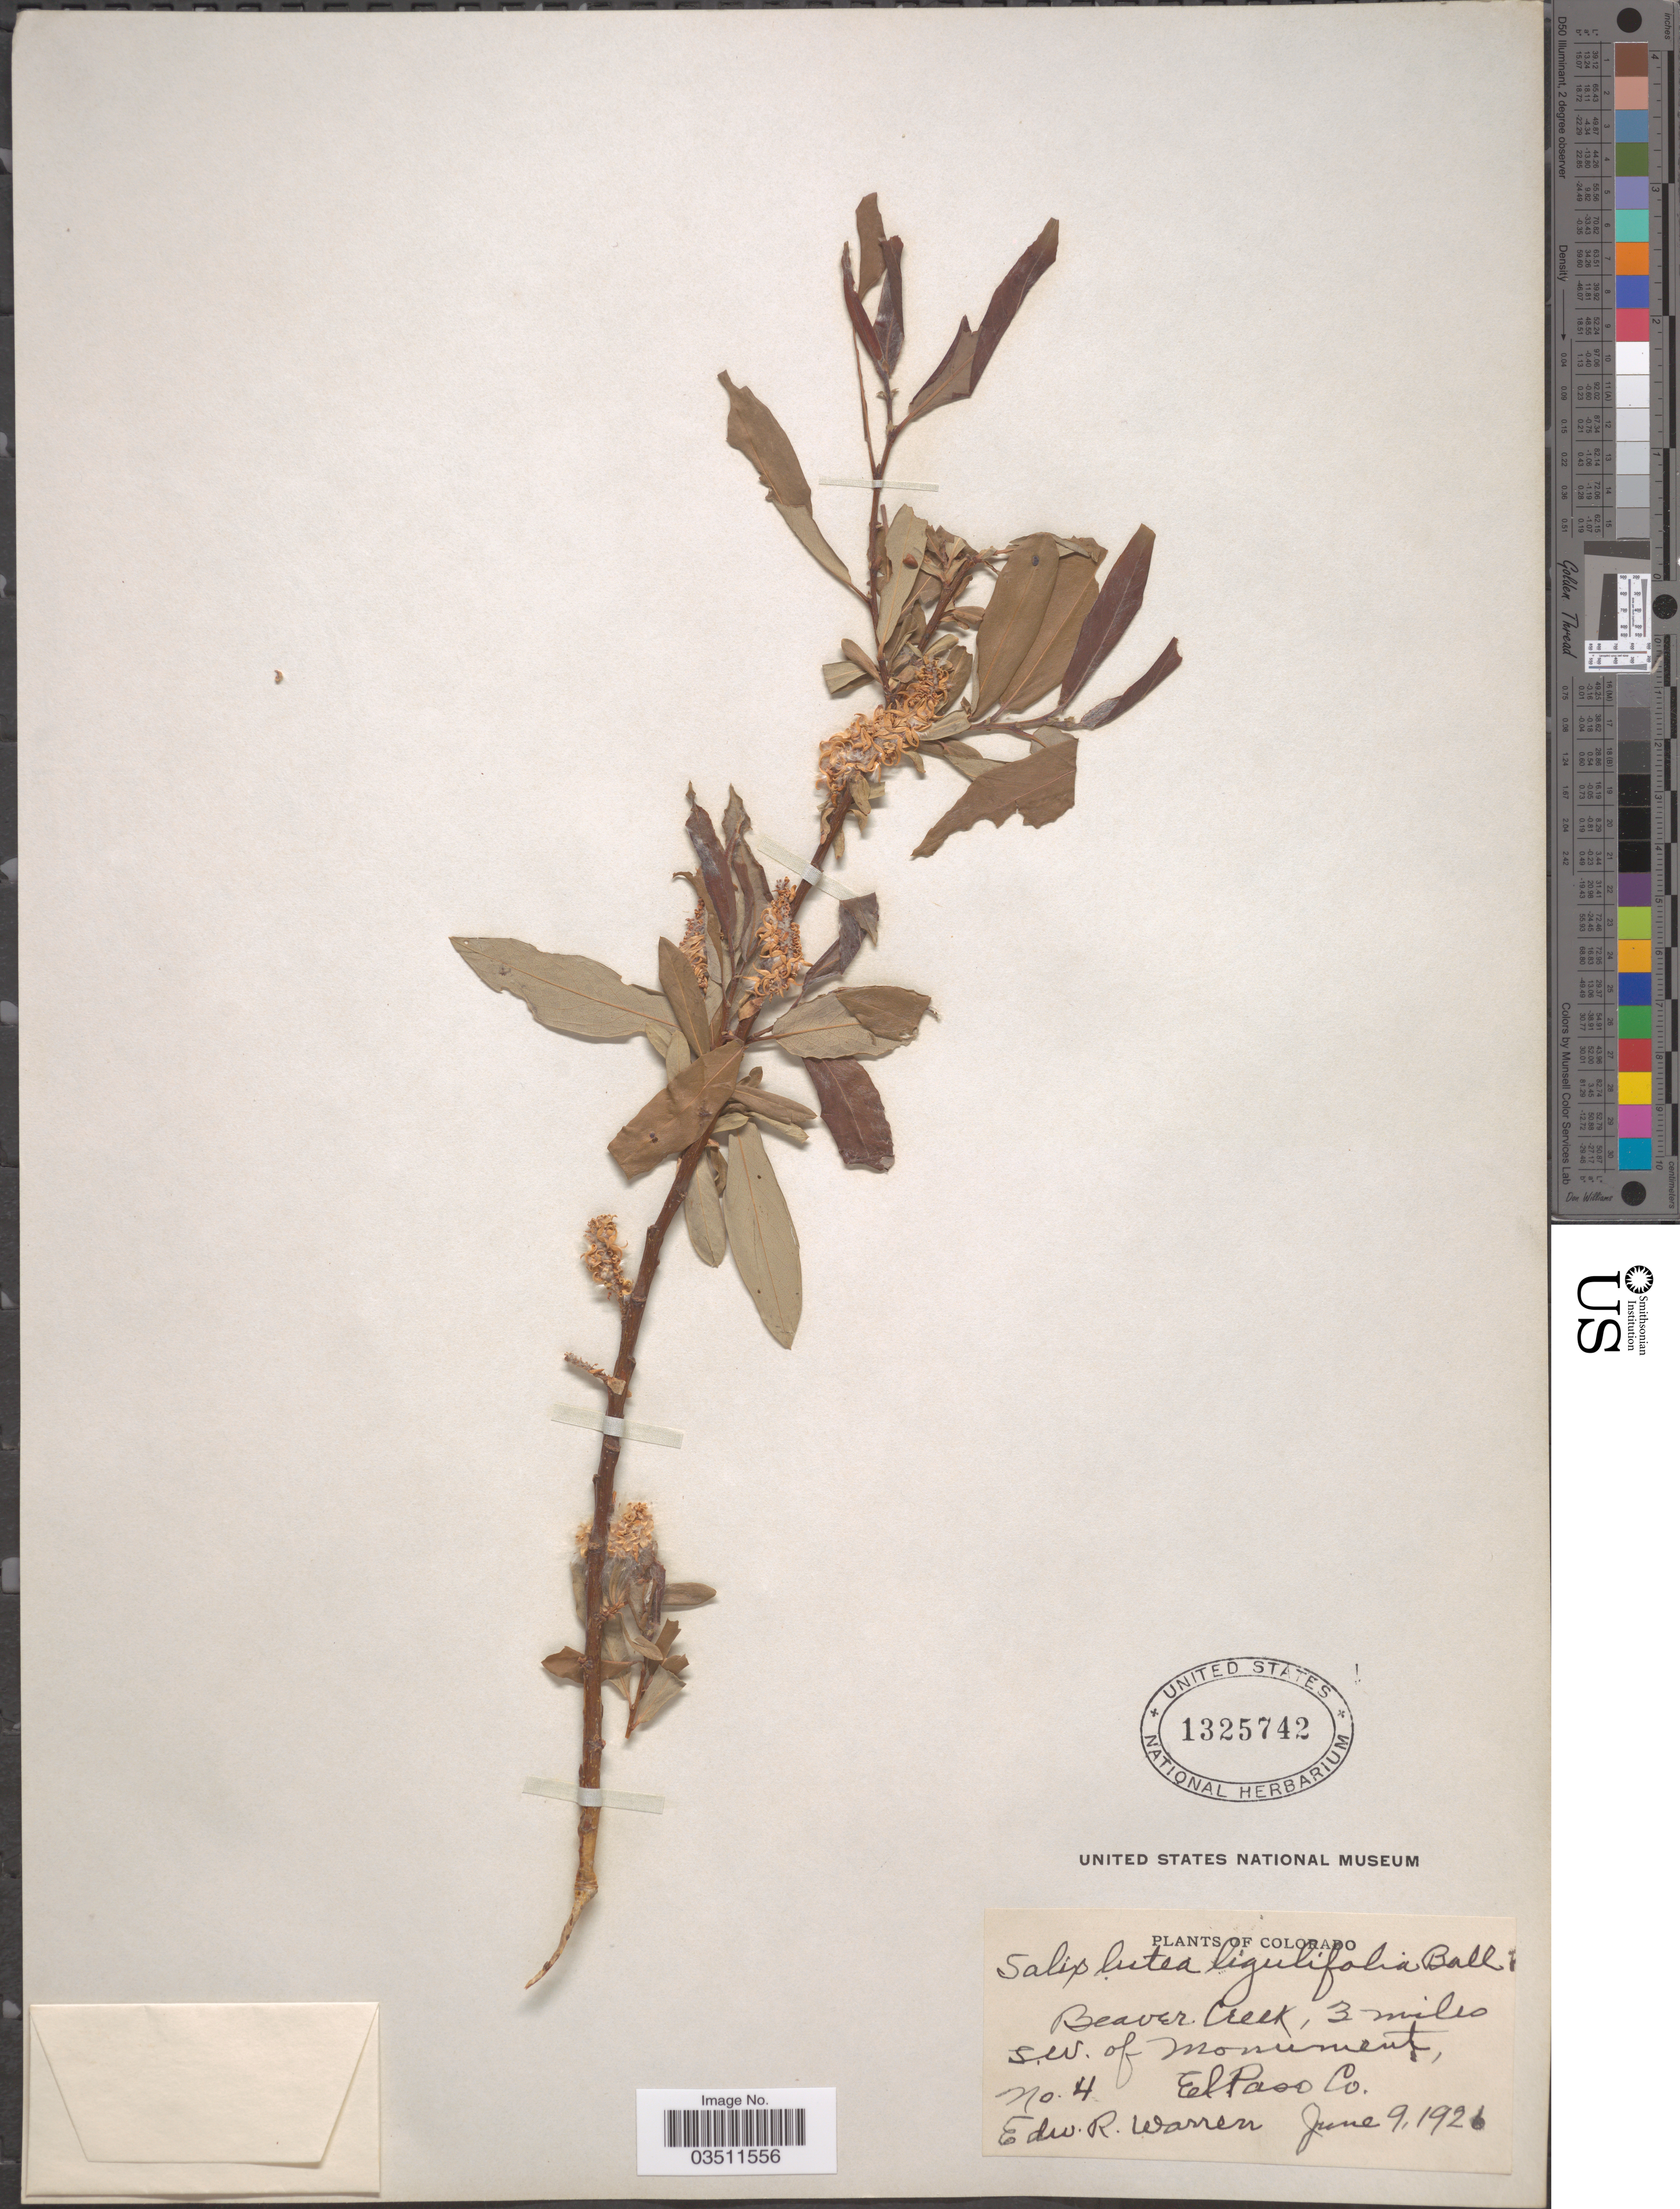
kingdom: Plantae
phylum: Tracheophyta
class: Magnoliopsida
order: Malpighiales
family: Salicaceae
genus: Salix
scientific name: Salix ligulifolia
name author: (C.R. Ball) C.R. Ball ex C.K. Schneid.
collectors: E. Warren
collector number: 4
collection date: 1926-06-09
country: United States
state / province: Colorado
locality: Beaver Creek, 3 miles S.W. of Monument, El Paso Co.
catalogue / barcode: US 1325742